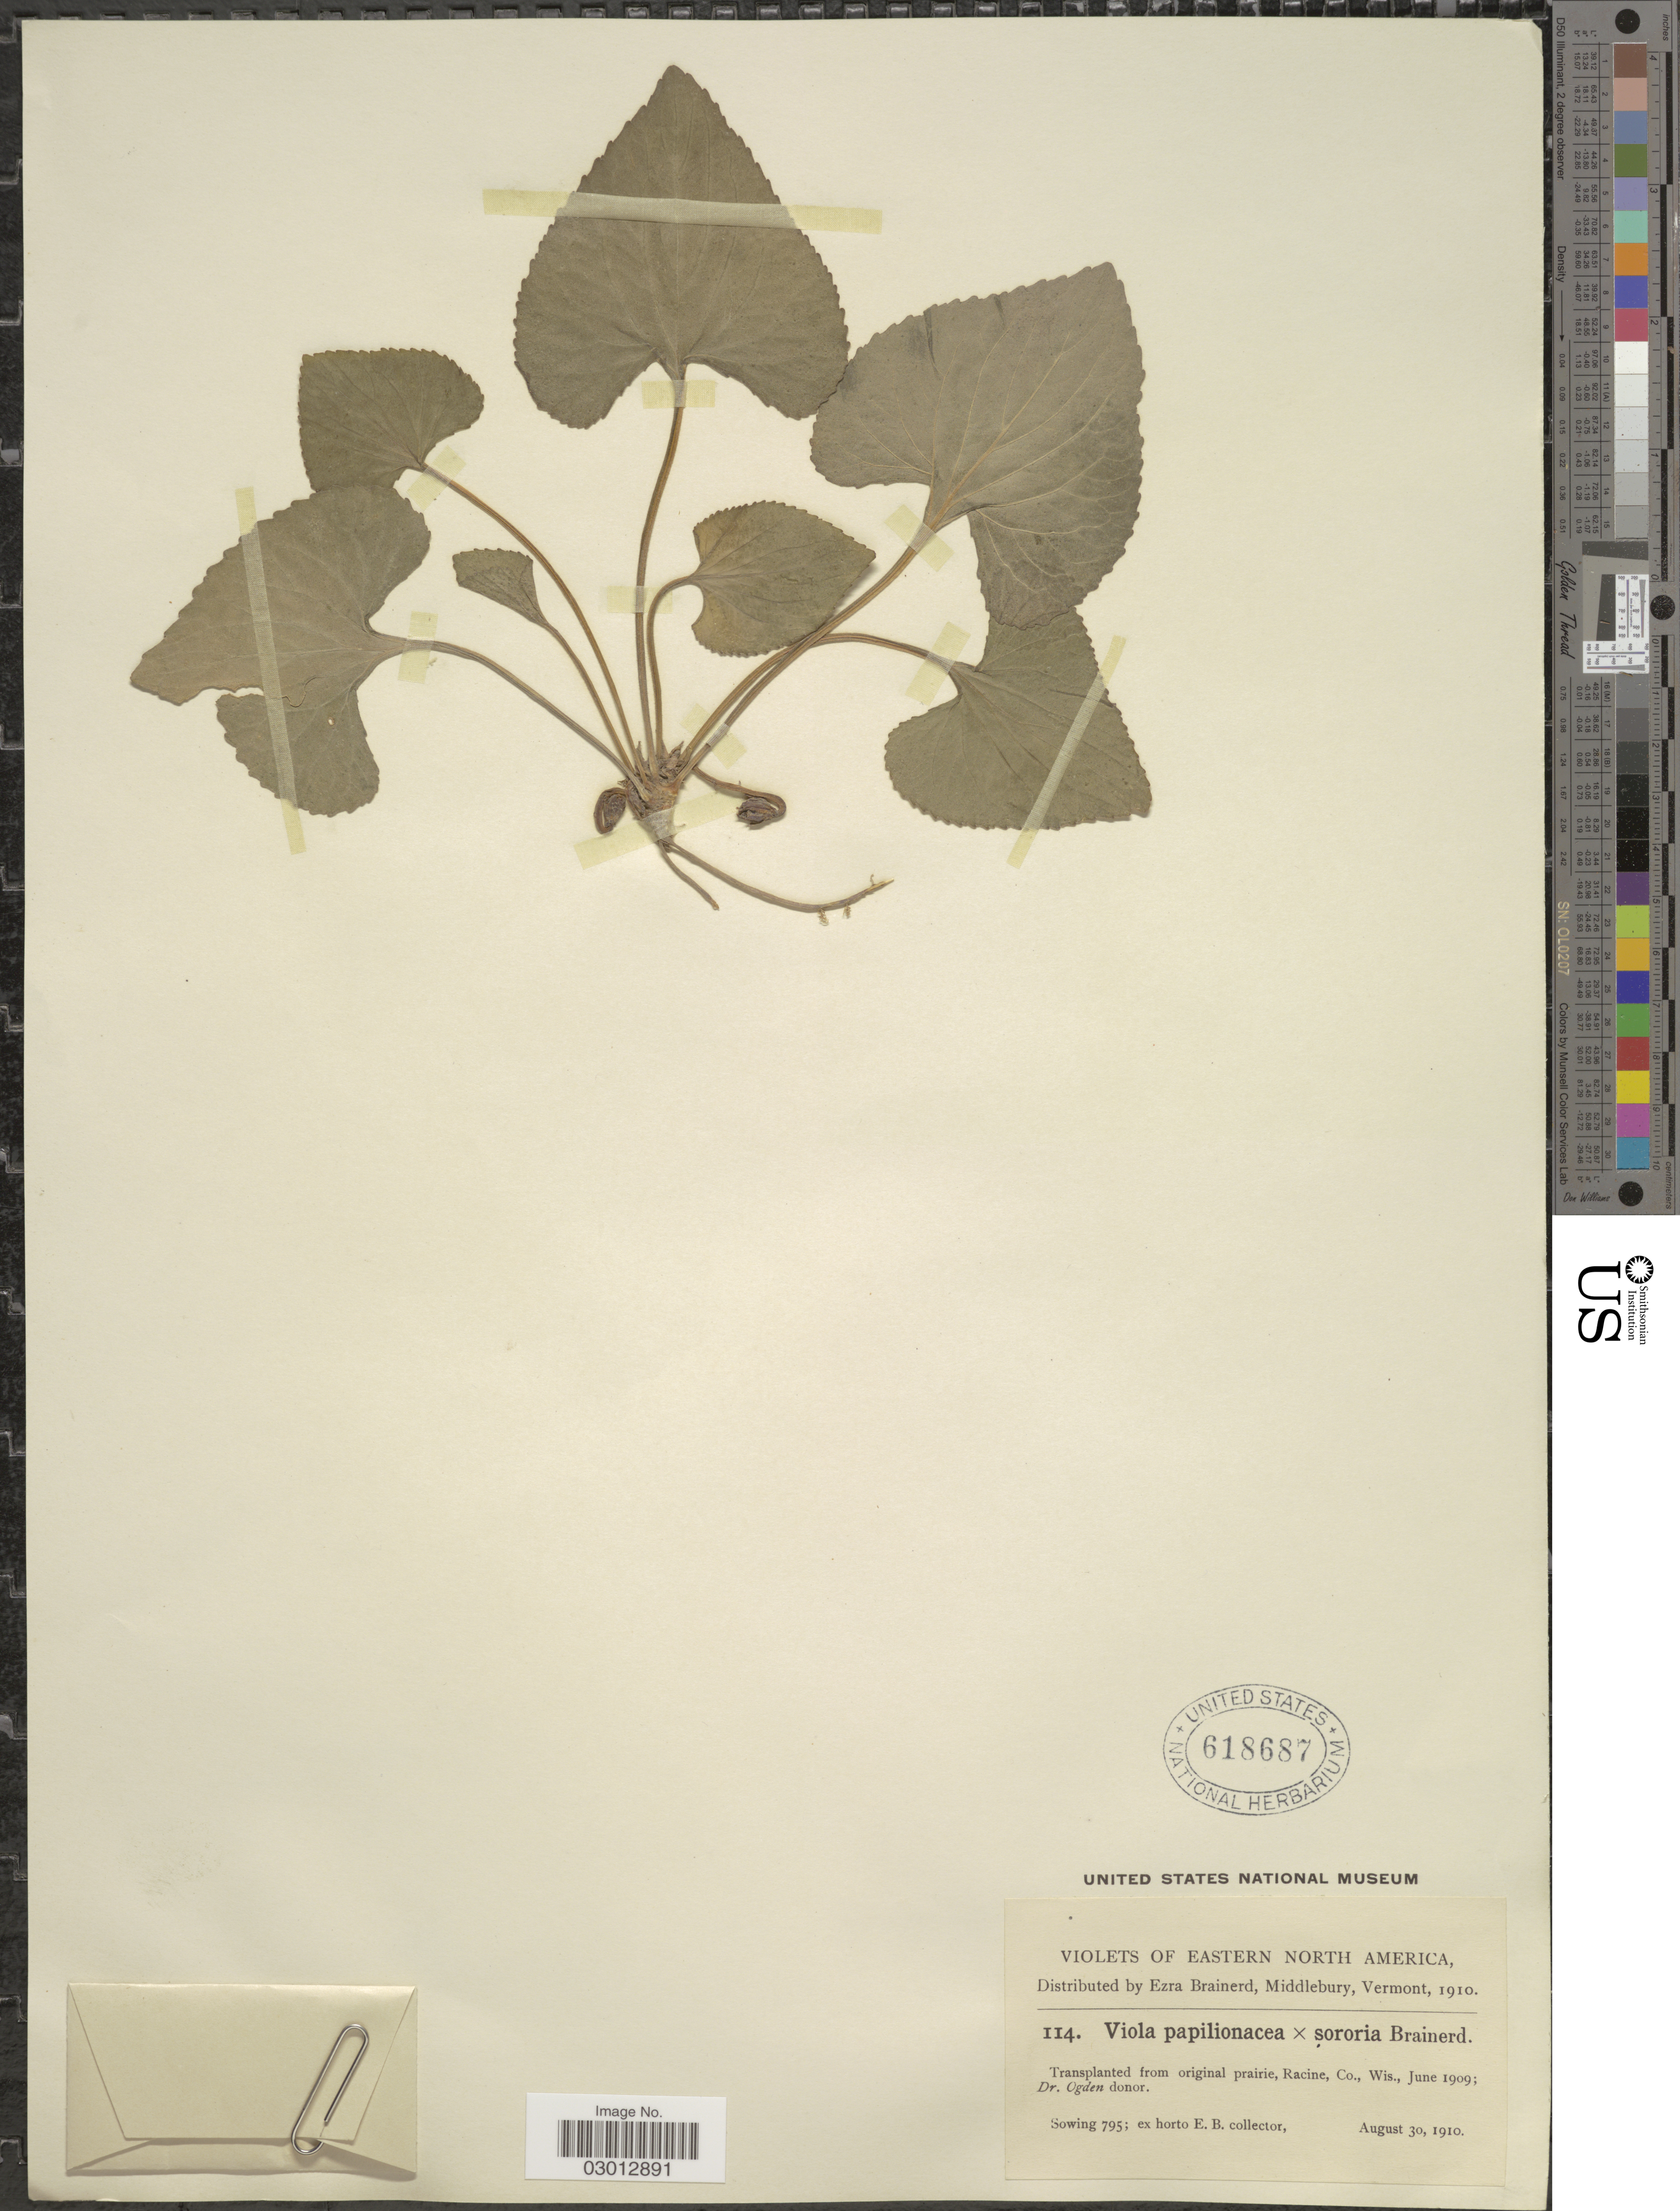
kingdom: Plantae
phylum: Tracheophyta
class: Magnoliopsida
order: Malpighiales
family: Violaceae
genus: Viola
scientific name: Viola papilionacea x V. sororia Willd.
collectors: ex herb. Ezra Brainerd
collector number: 114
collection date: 1910-08-30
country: United States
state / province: Wisconsin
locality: Eastern North America. Transplanted from original prairie, Racine, Co., Wis.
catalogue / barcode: US 618687